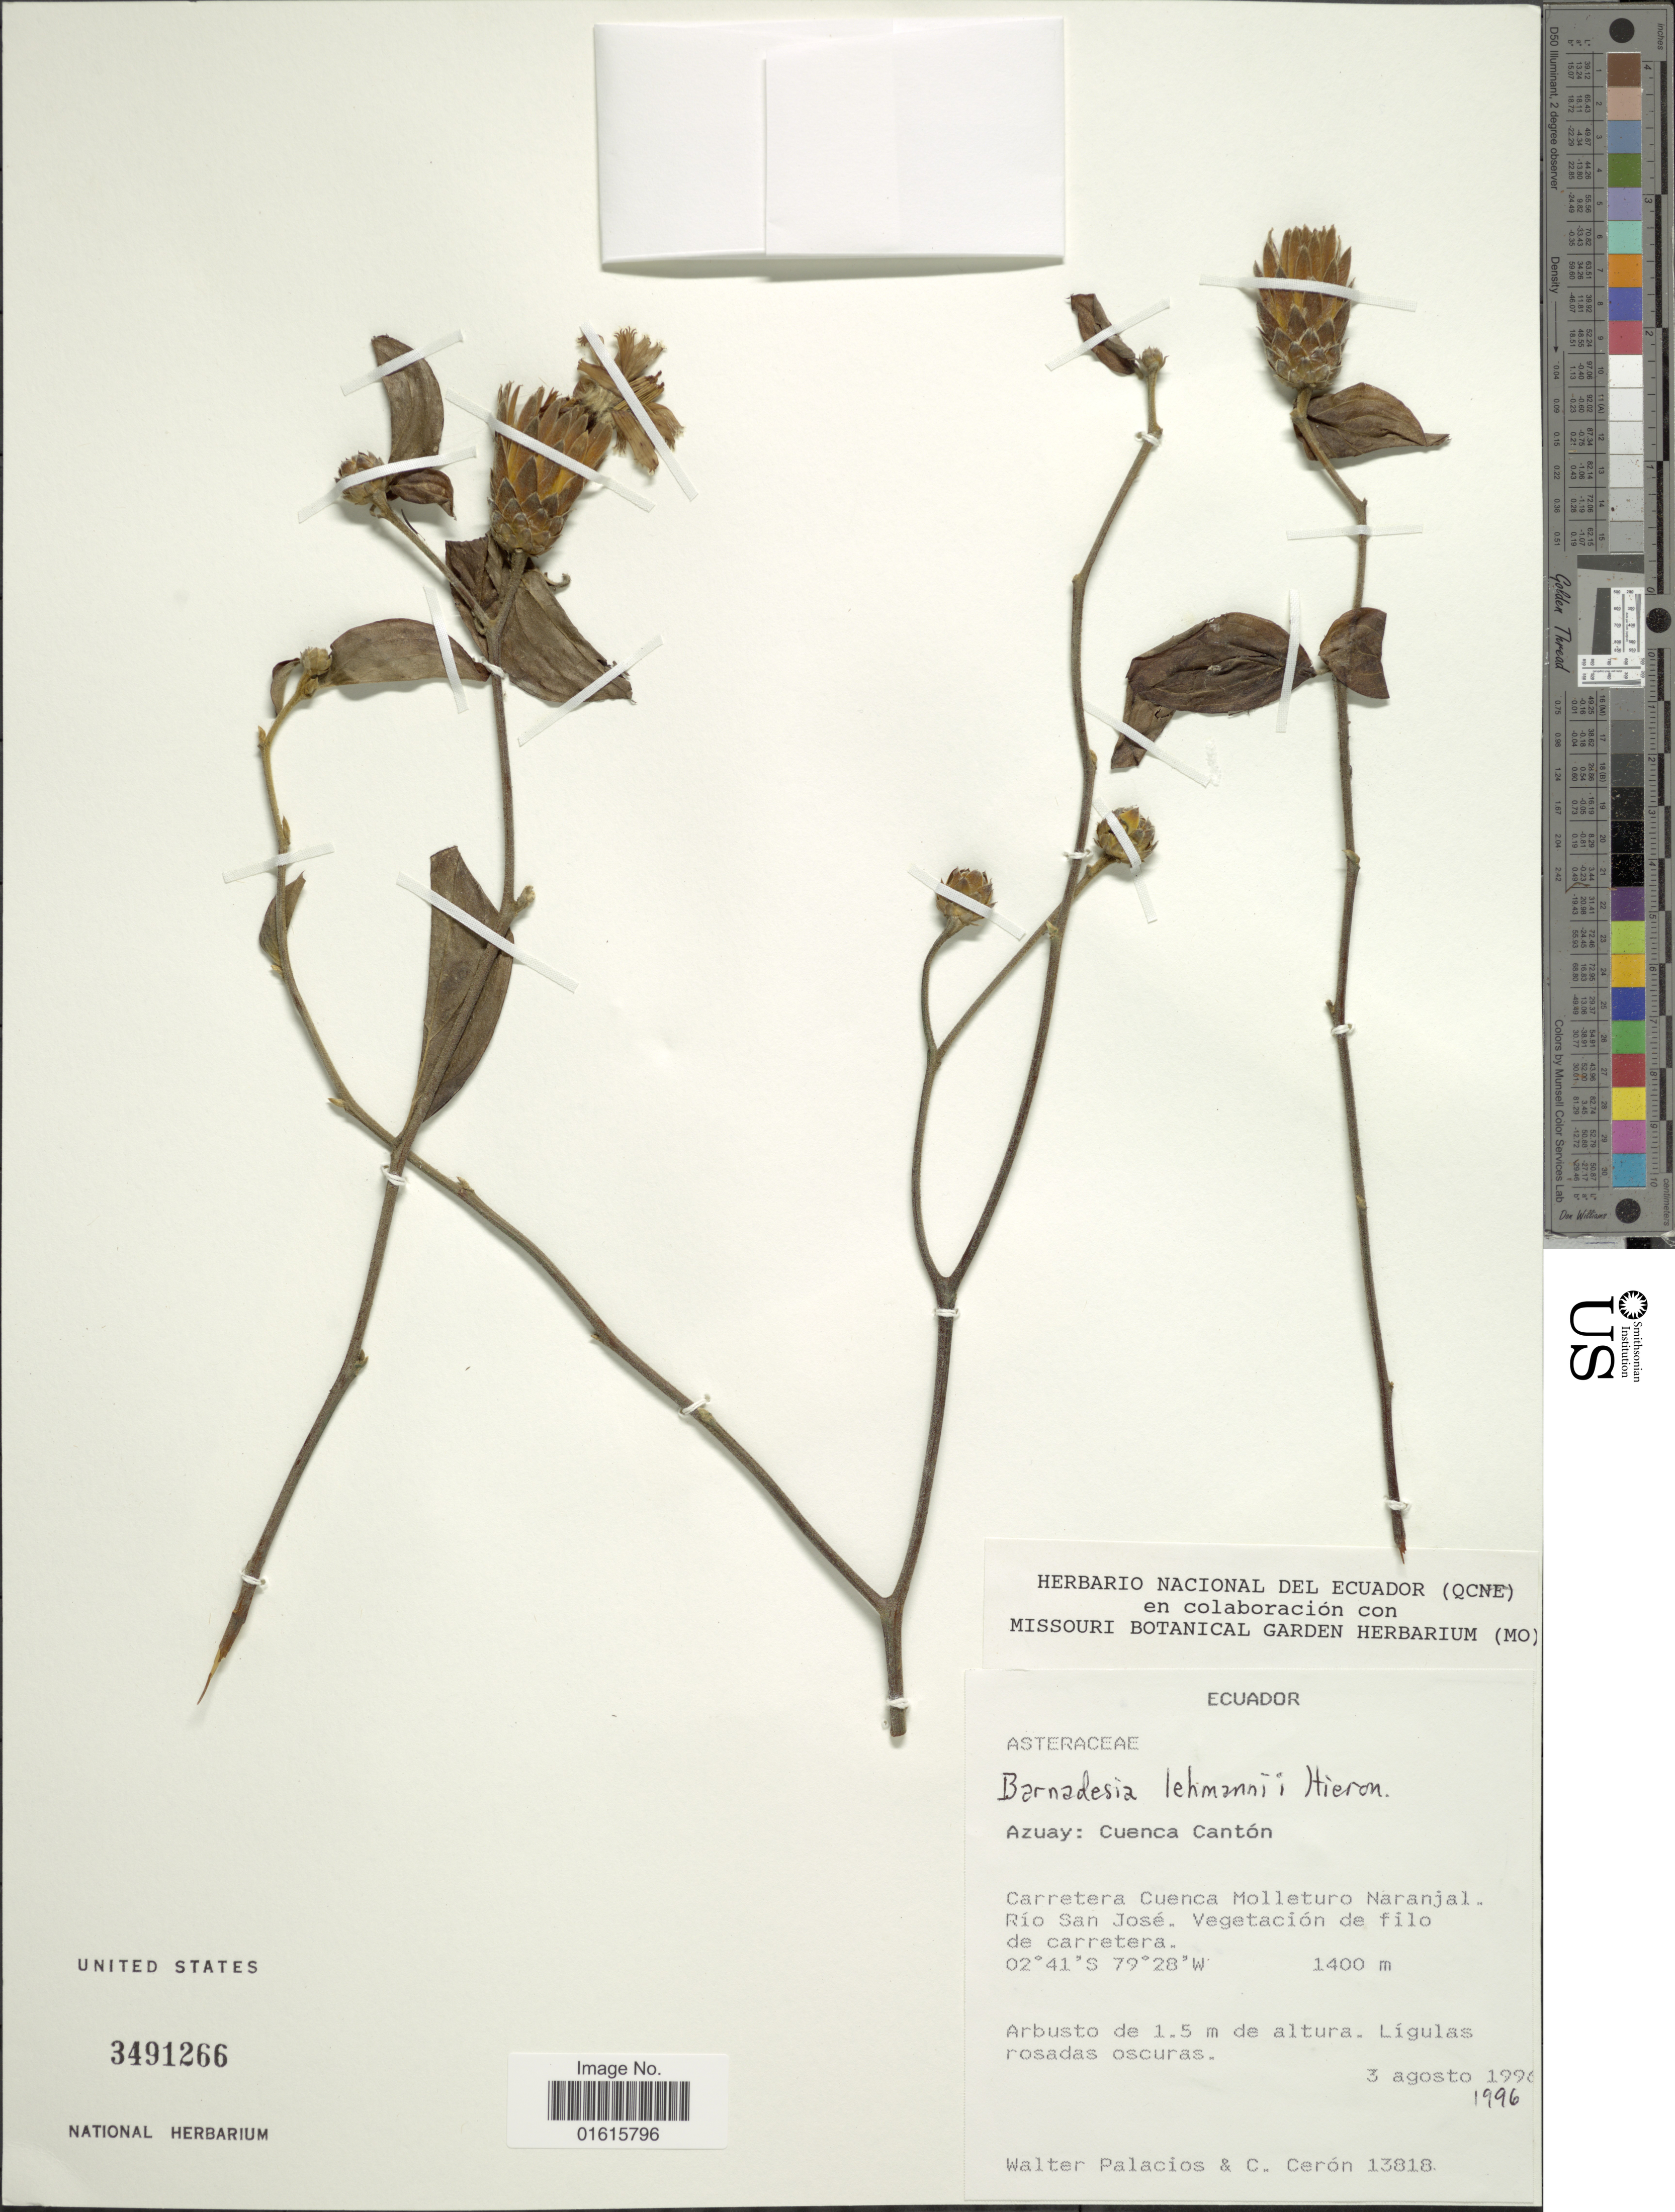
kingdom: Plantae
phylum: Tracheophyta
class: Magnoliopsida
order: Asterales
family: Asteraceae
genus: Barnadesia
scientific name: Barnadesia lehmannii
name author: Hieron.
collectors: W. Palacios & C. E. Cerón M.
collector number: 13818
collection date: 1996-08-03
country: Ecuador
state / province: Azuay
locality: Cuenca Canton, Carretera Cuenca Molleturo Naranjal. Rio San Jose. Vegetacion de filo de carretera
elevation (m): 1400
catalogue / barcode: US 3491266